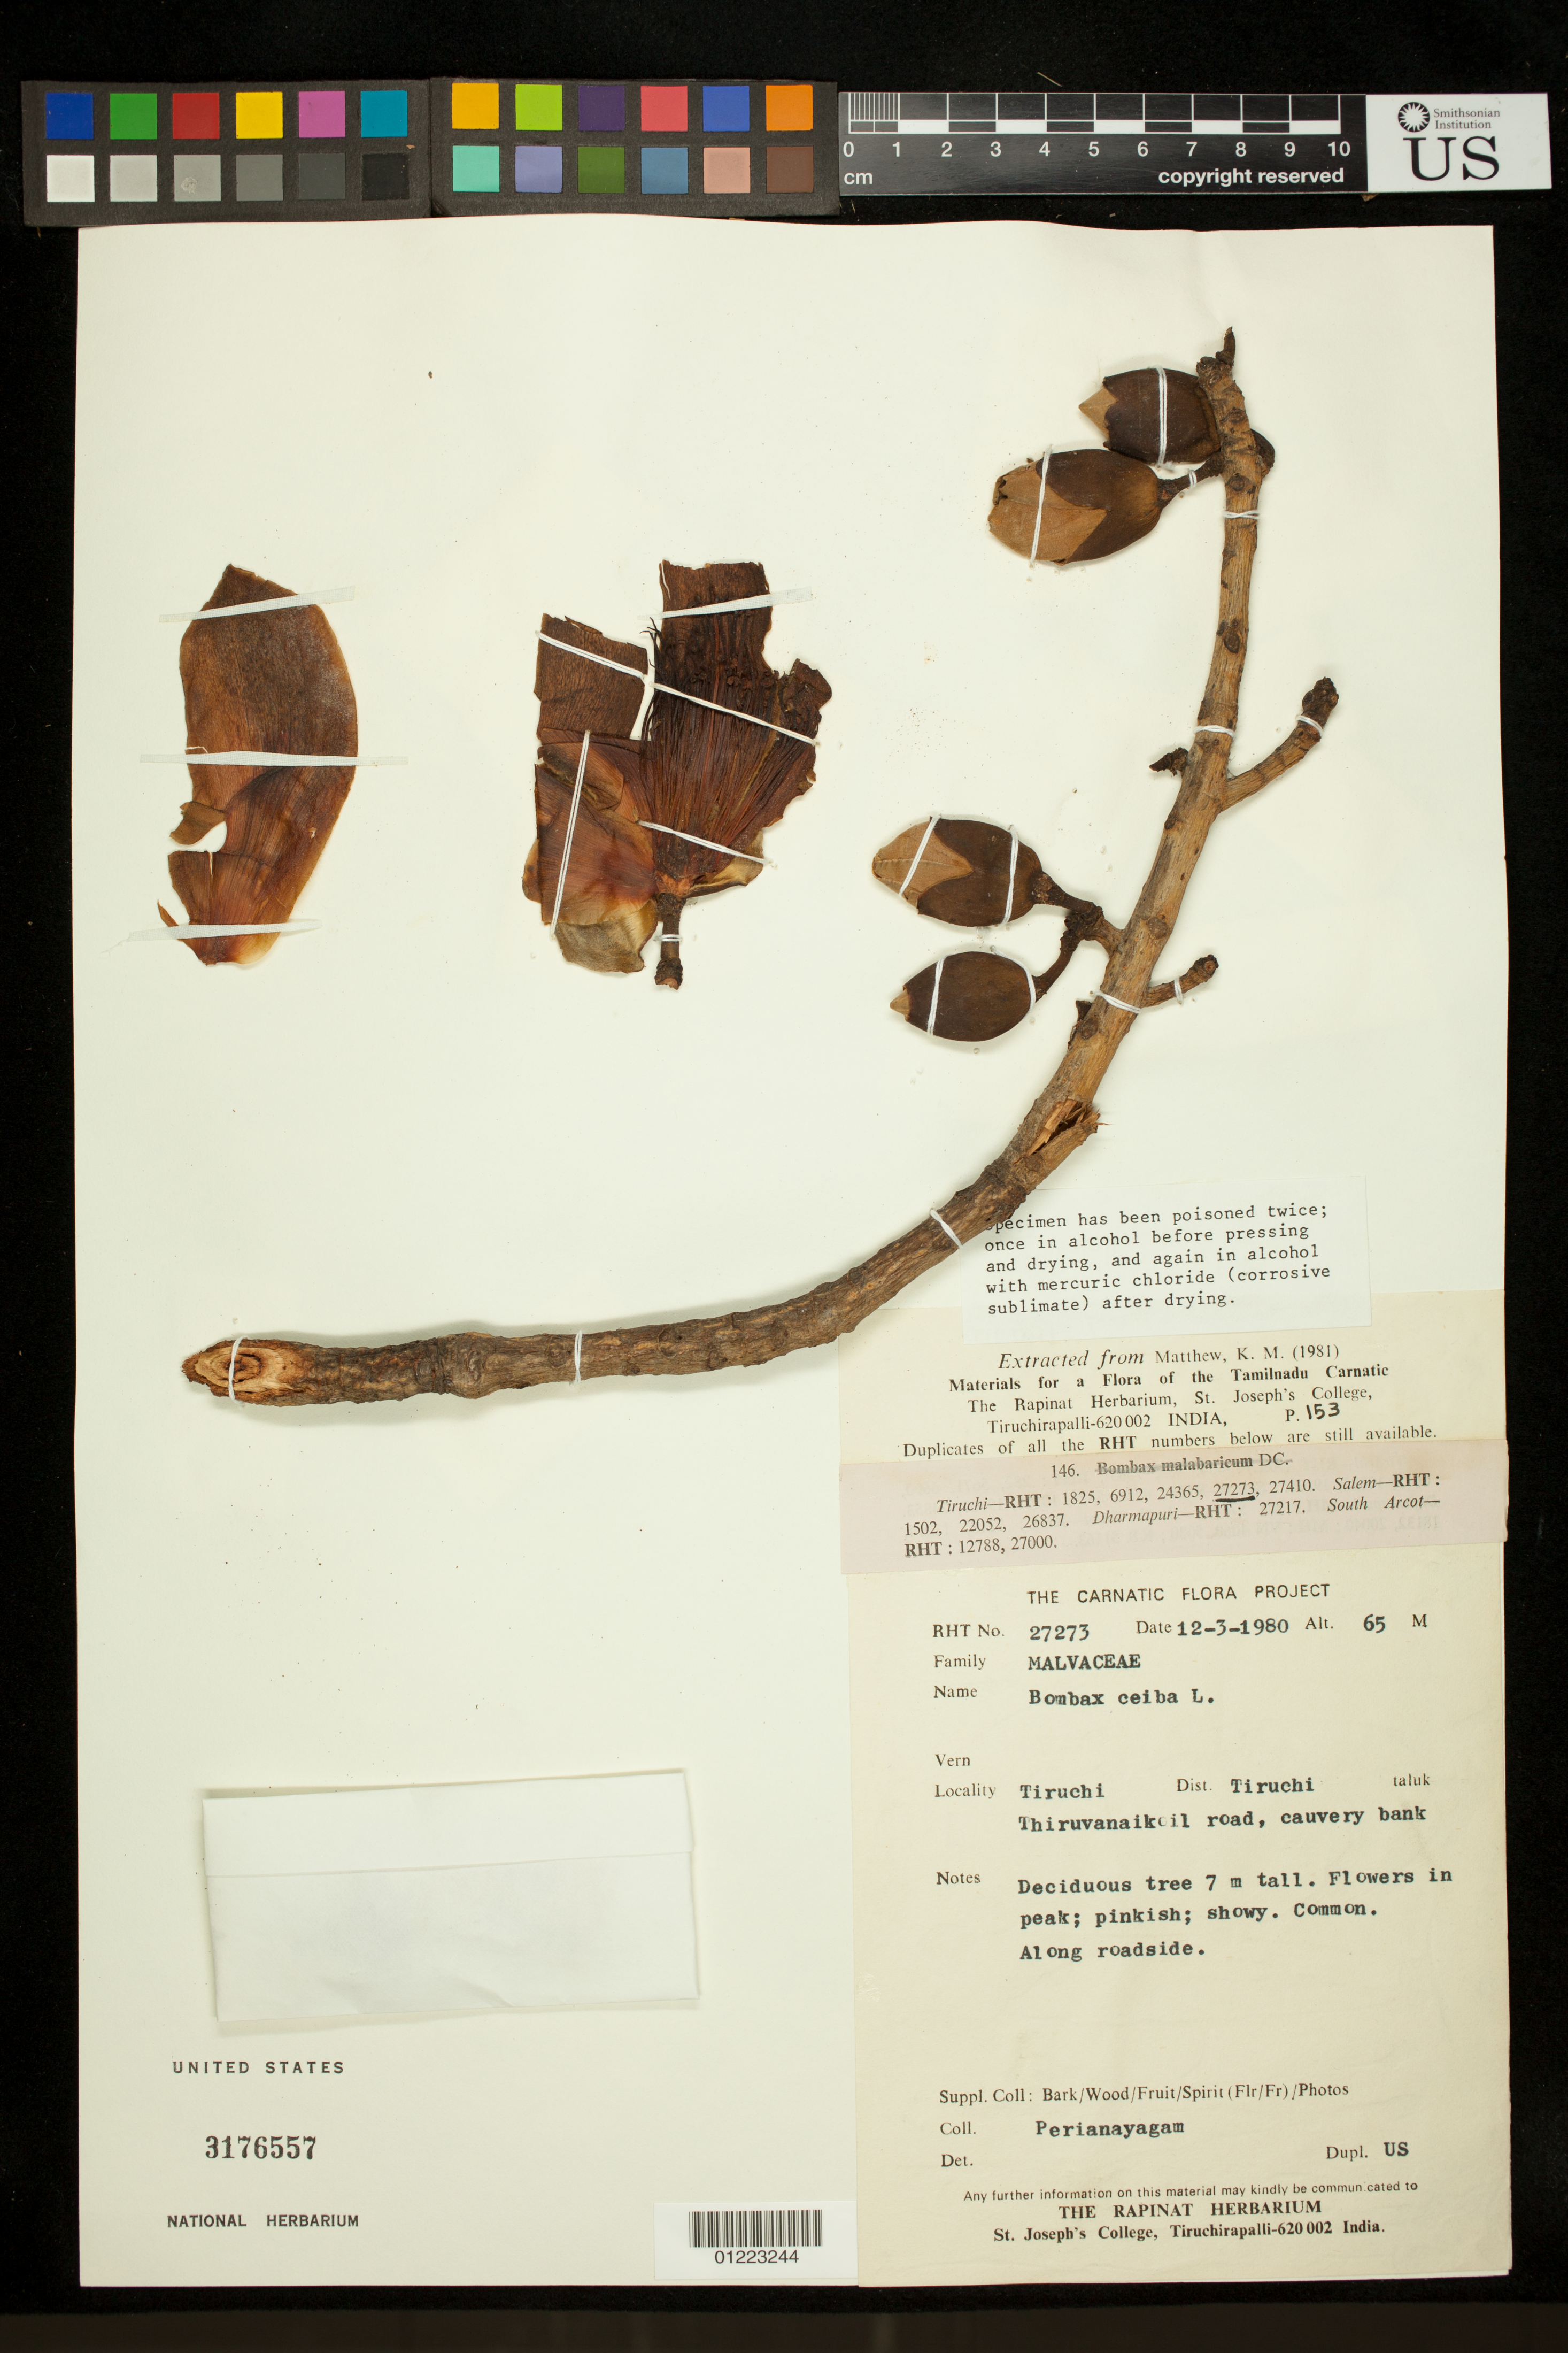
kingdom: Plantae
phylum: Tracheophyta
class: Magnoliopsida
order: Malvales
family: Malvaceae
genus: Bombax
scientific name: Bombax ceiba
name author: L.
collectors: S. Perianayagam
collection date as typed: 3/12/1980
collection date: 1980-03-12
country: India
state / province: Tamil Nadu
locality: Tiruchi. Thiruvanaikoil road, cauvery bank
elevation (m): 65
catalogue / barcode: US 3176557